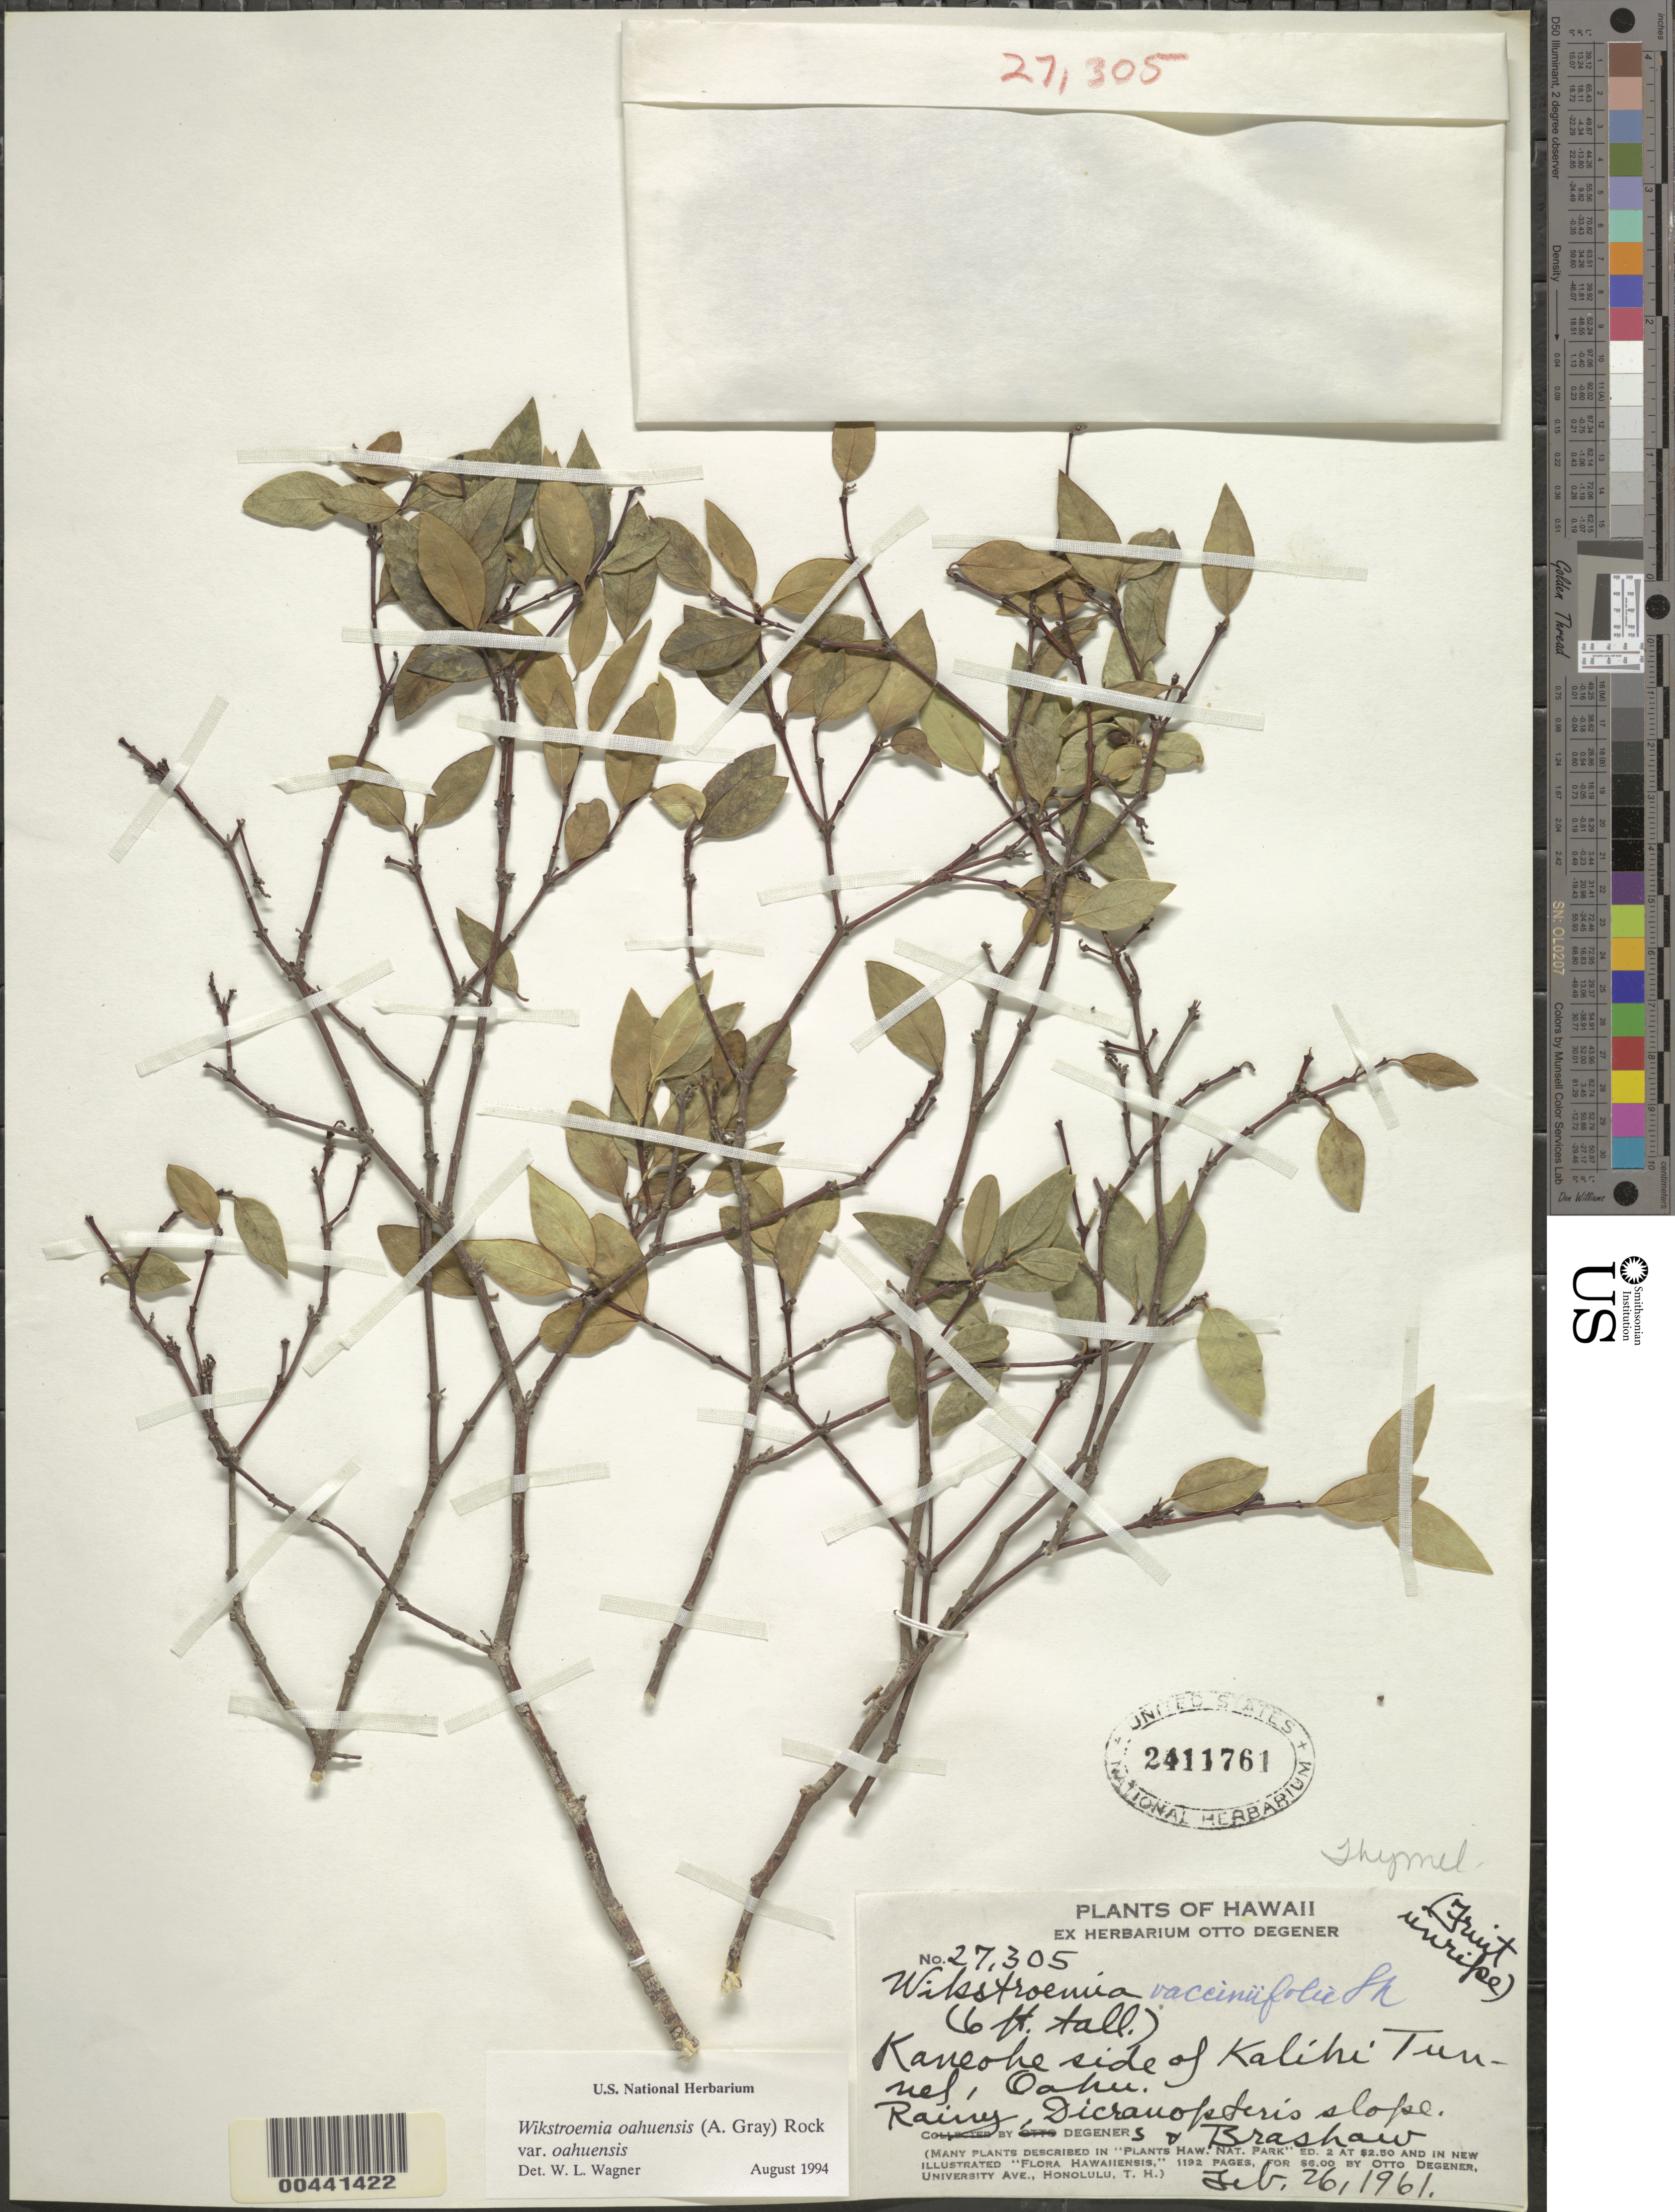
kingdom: Plantae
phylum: Tracheophyta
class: Magnoliopsida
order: Malvales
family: Thymelaeaceae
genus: Wikstroemia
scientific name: Wikstroemia oahuensis var. oahuensis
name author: (A. Gray) Rock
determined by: Wagner, W. L., (BOT), Smithsonian Institution - National Museum of Natural History (UNITED STATES)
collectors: O. Degener, I. Degener & Brashaw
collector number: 27305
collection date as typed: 26 Feb 1961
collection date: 1961-02-26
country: United States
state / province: Hawaii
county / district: Honolulu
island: Oahu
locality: Kaneohe side of Kalihi Tunnel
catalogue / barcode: US 2411761